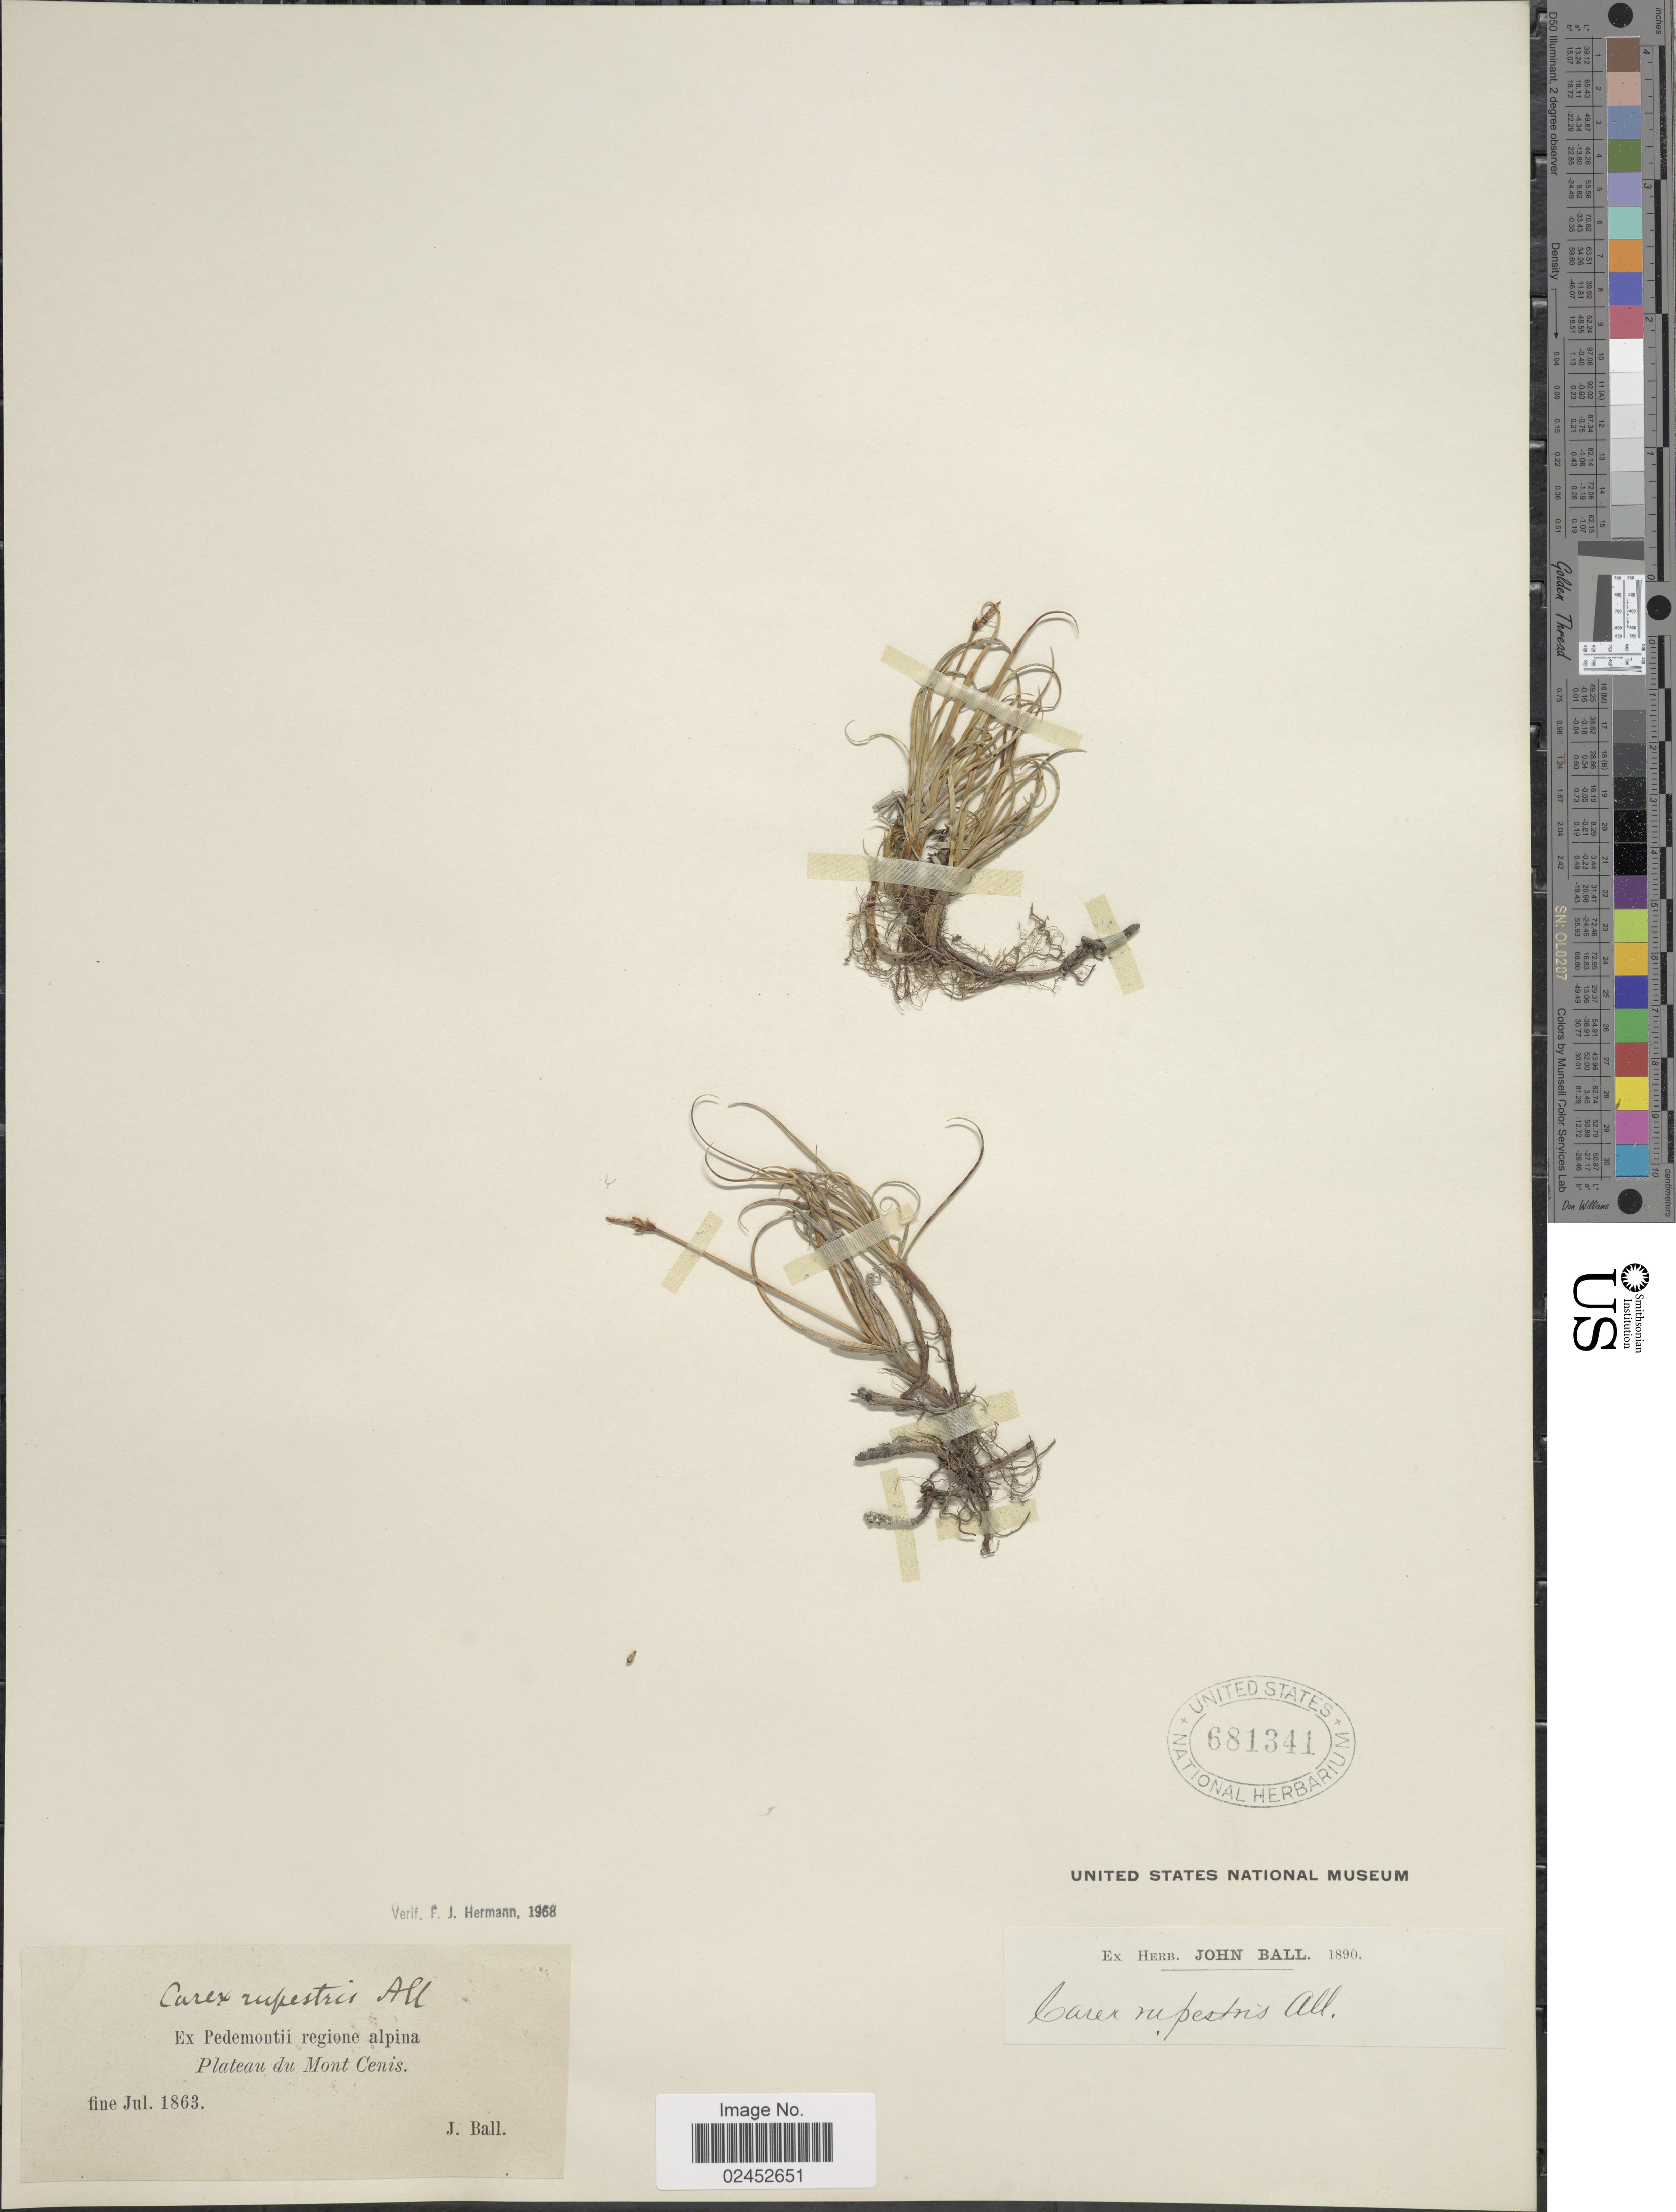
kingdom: Plantae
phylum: Tracheophyta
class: Liliopsida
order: Poales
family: Cyperaceae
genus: Carex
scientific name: Carex rupestris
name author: All.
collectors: J. Ball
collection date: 1863-07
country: Italy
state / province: Piedmont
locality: Ex Pedemontii regione alpina Plateau du Mont Cenis.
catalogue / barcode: US 681341